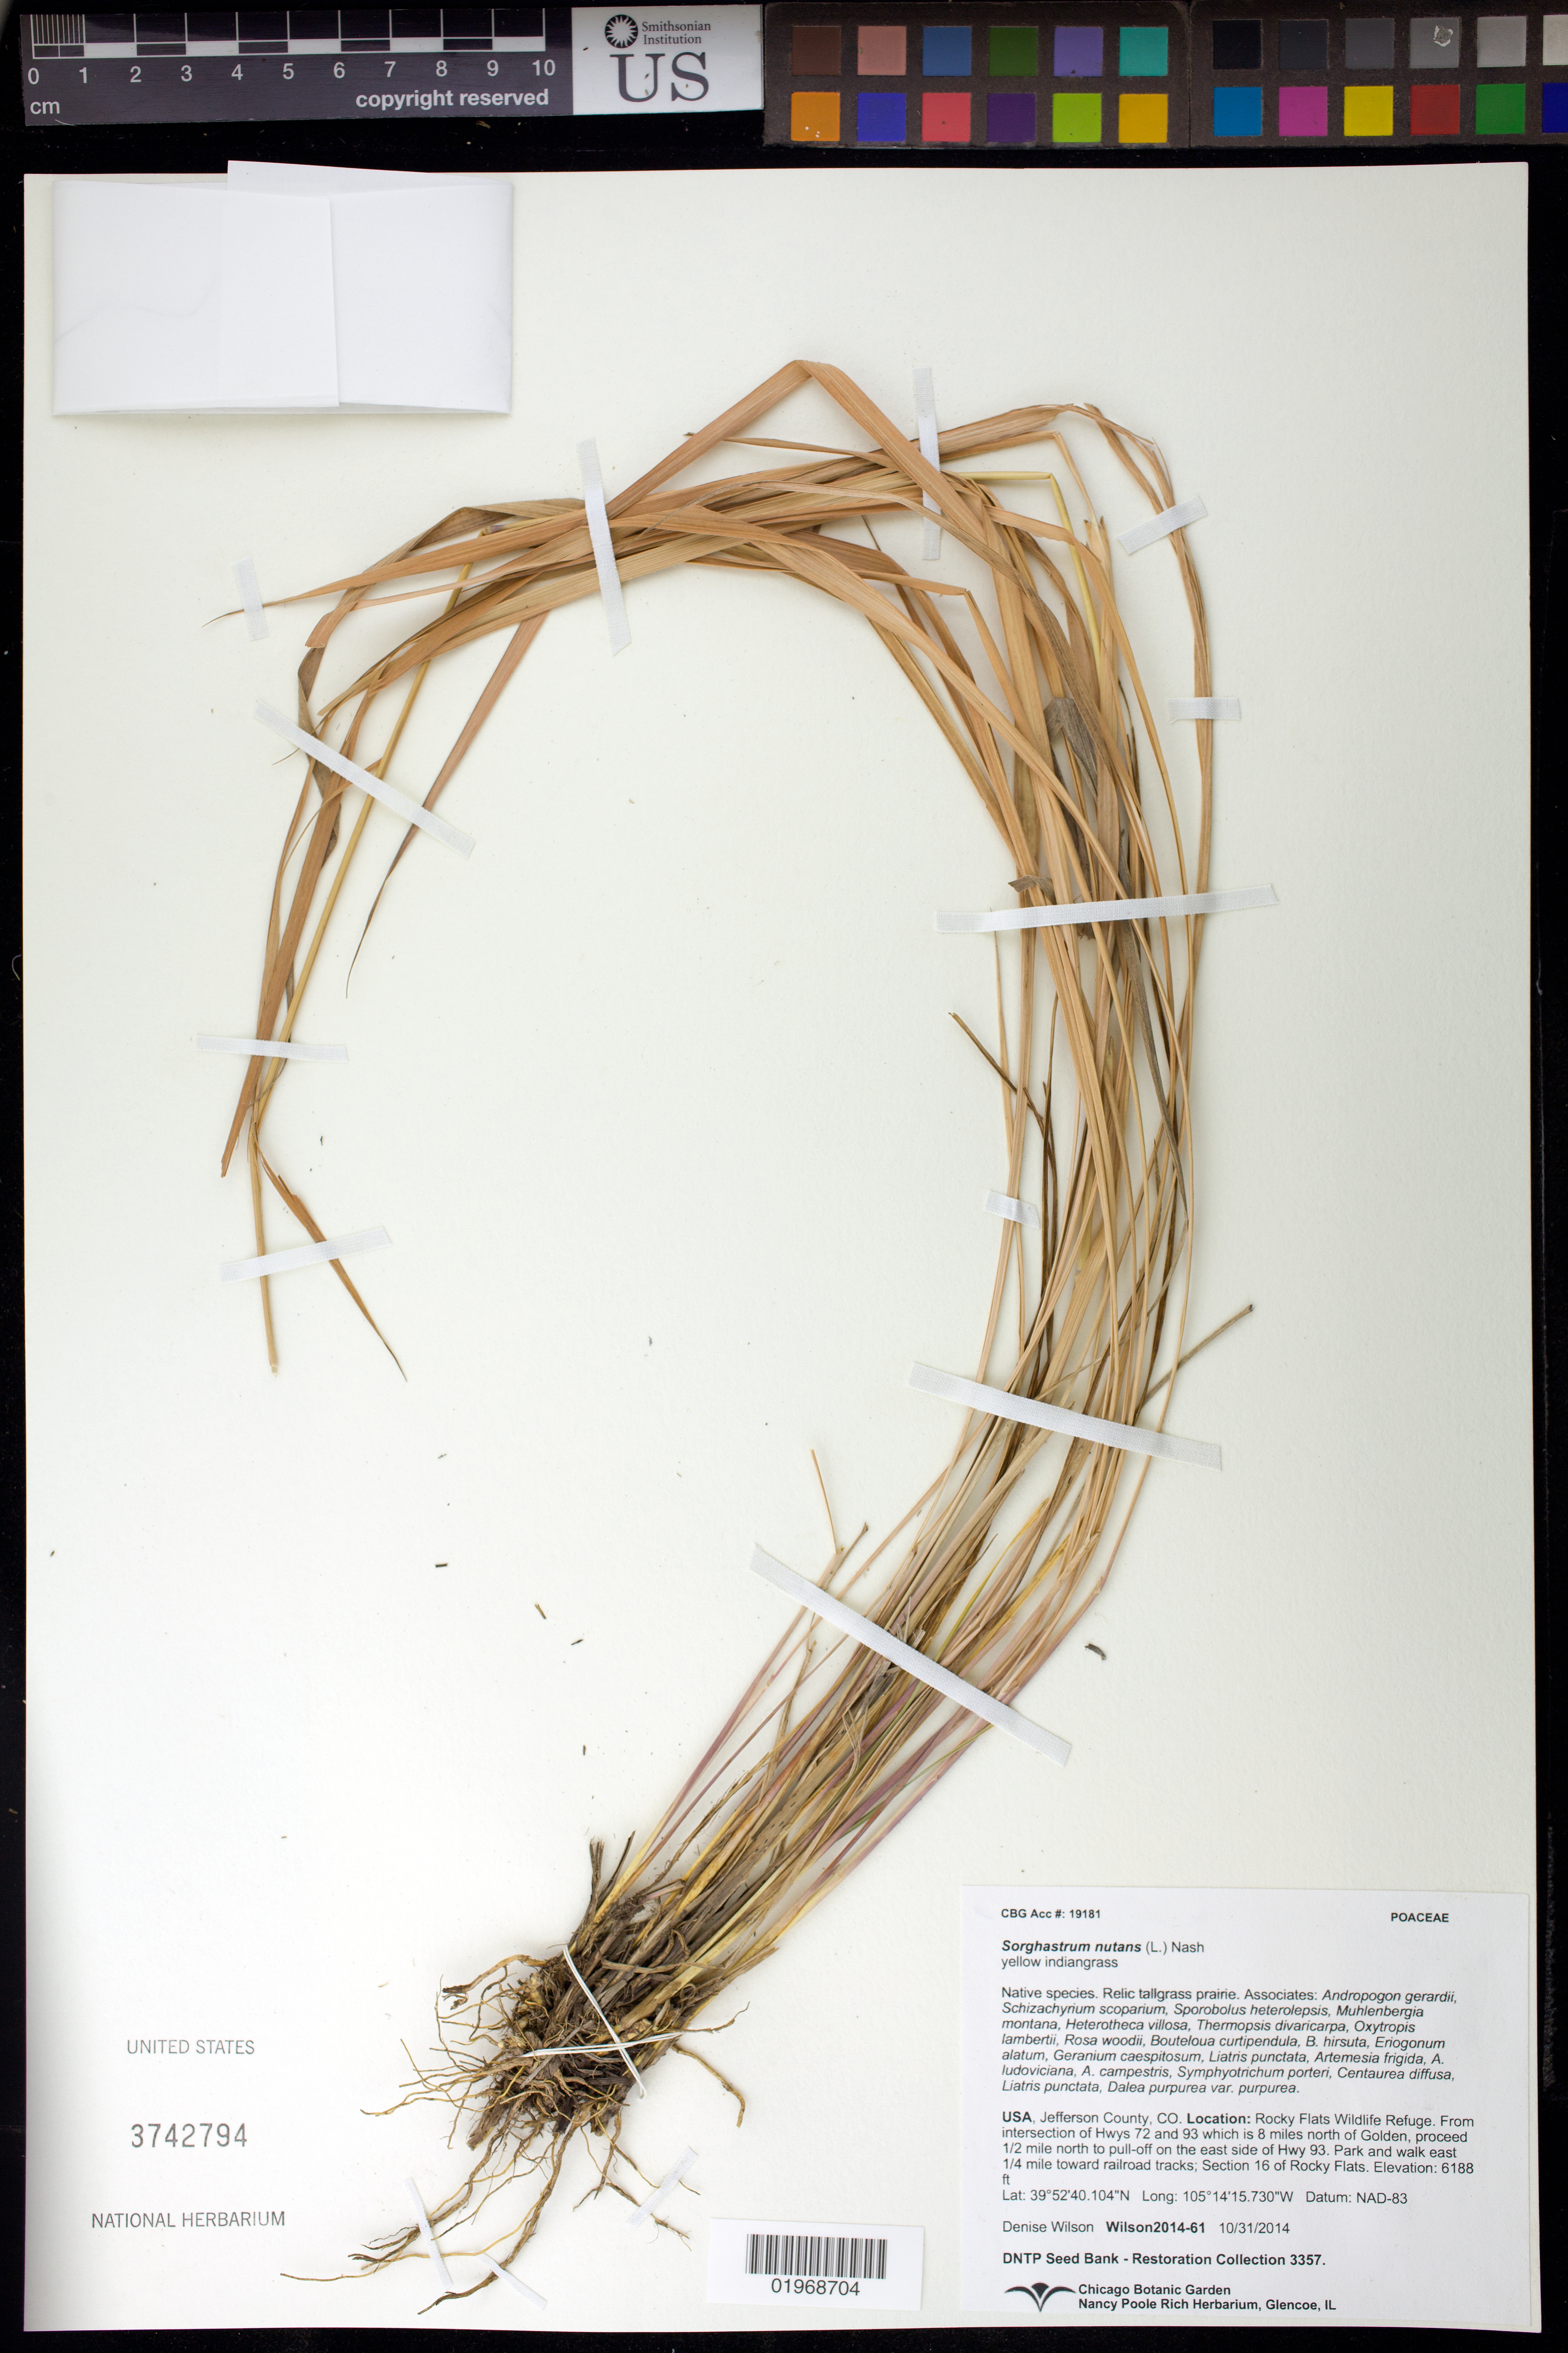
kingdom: Plantae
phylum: Tracheophyta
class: Liliopsida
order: Poales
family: Poaceae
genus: Sorghastrum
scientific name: Sorghastrum nutans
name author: (L.) Nash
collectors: D. Wilson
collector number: Wilson2014-61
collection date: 2014-10-31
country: United States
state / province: Colorado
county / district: Jefferson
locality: Section 16 of Rocky Flats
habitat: Relic tallgrass prairie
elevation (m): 1886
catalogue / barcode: US 3742794